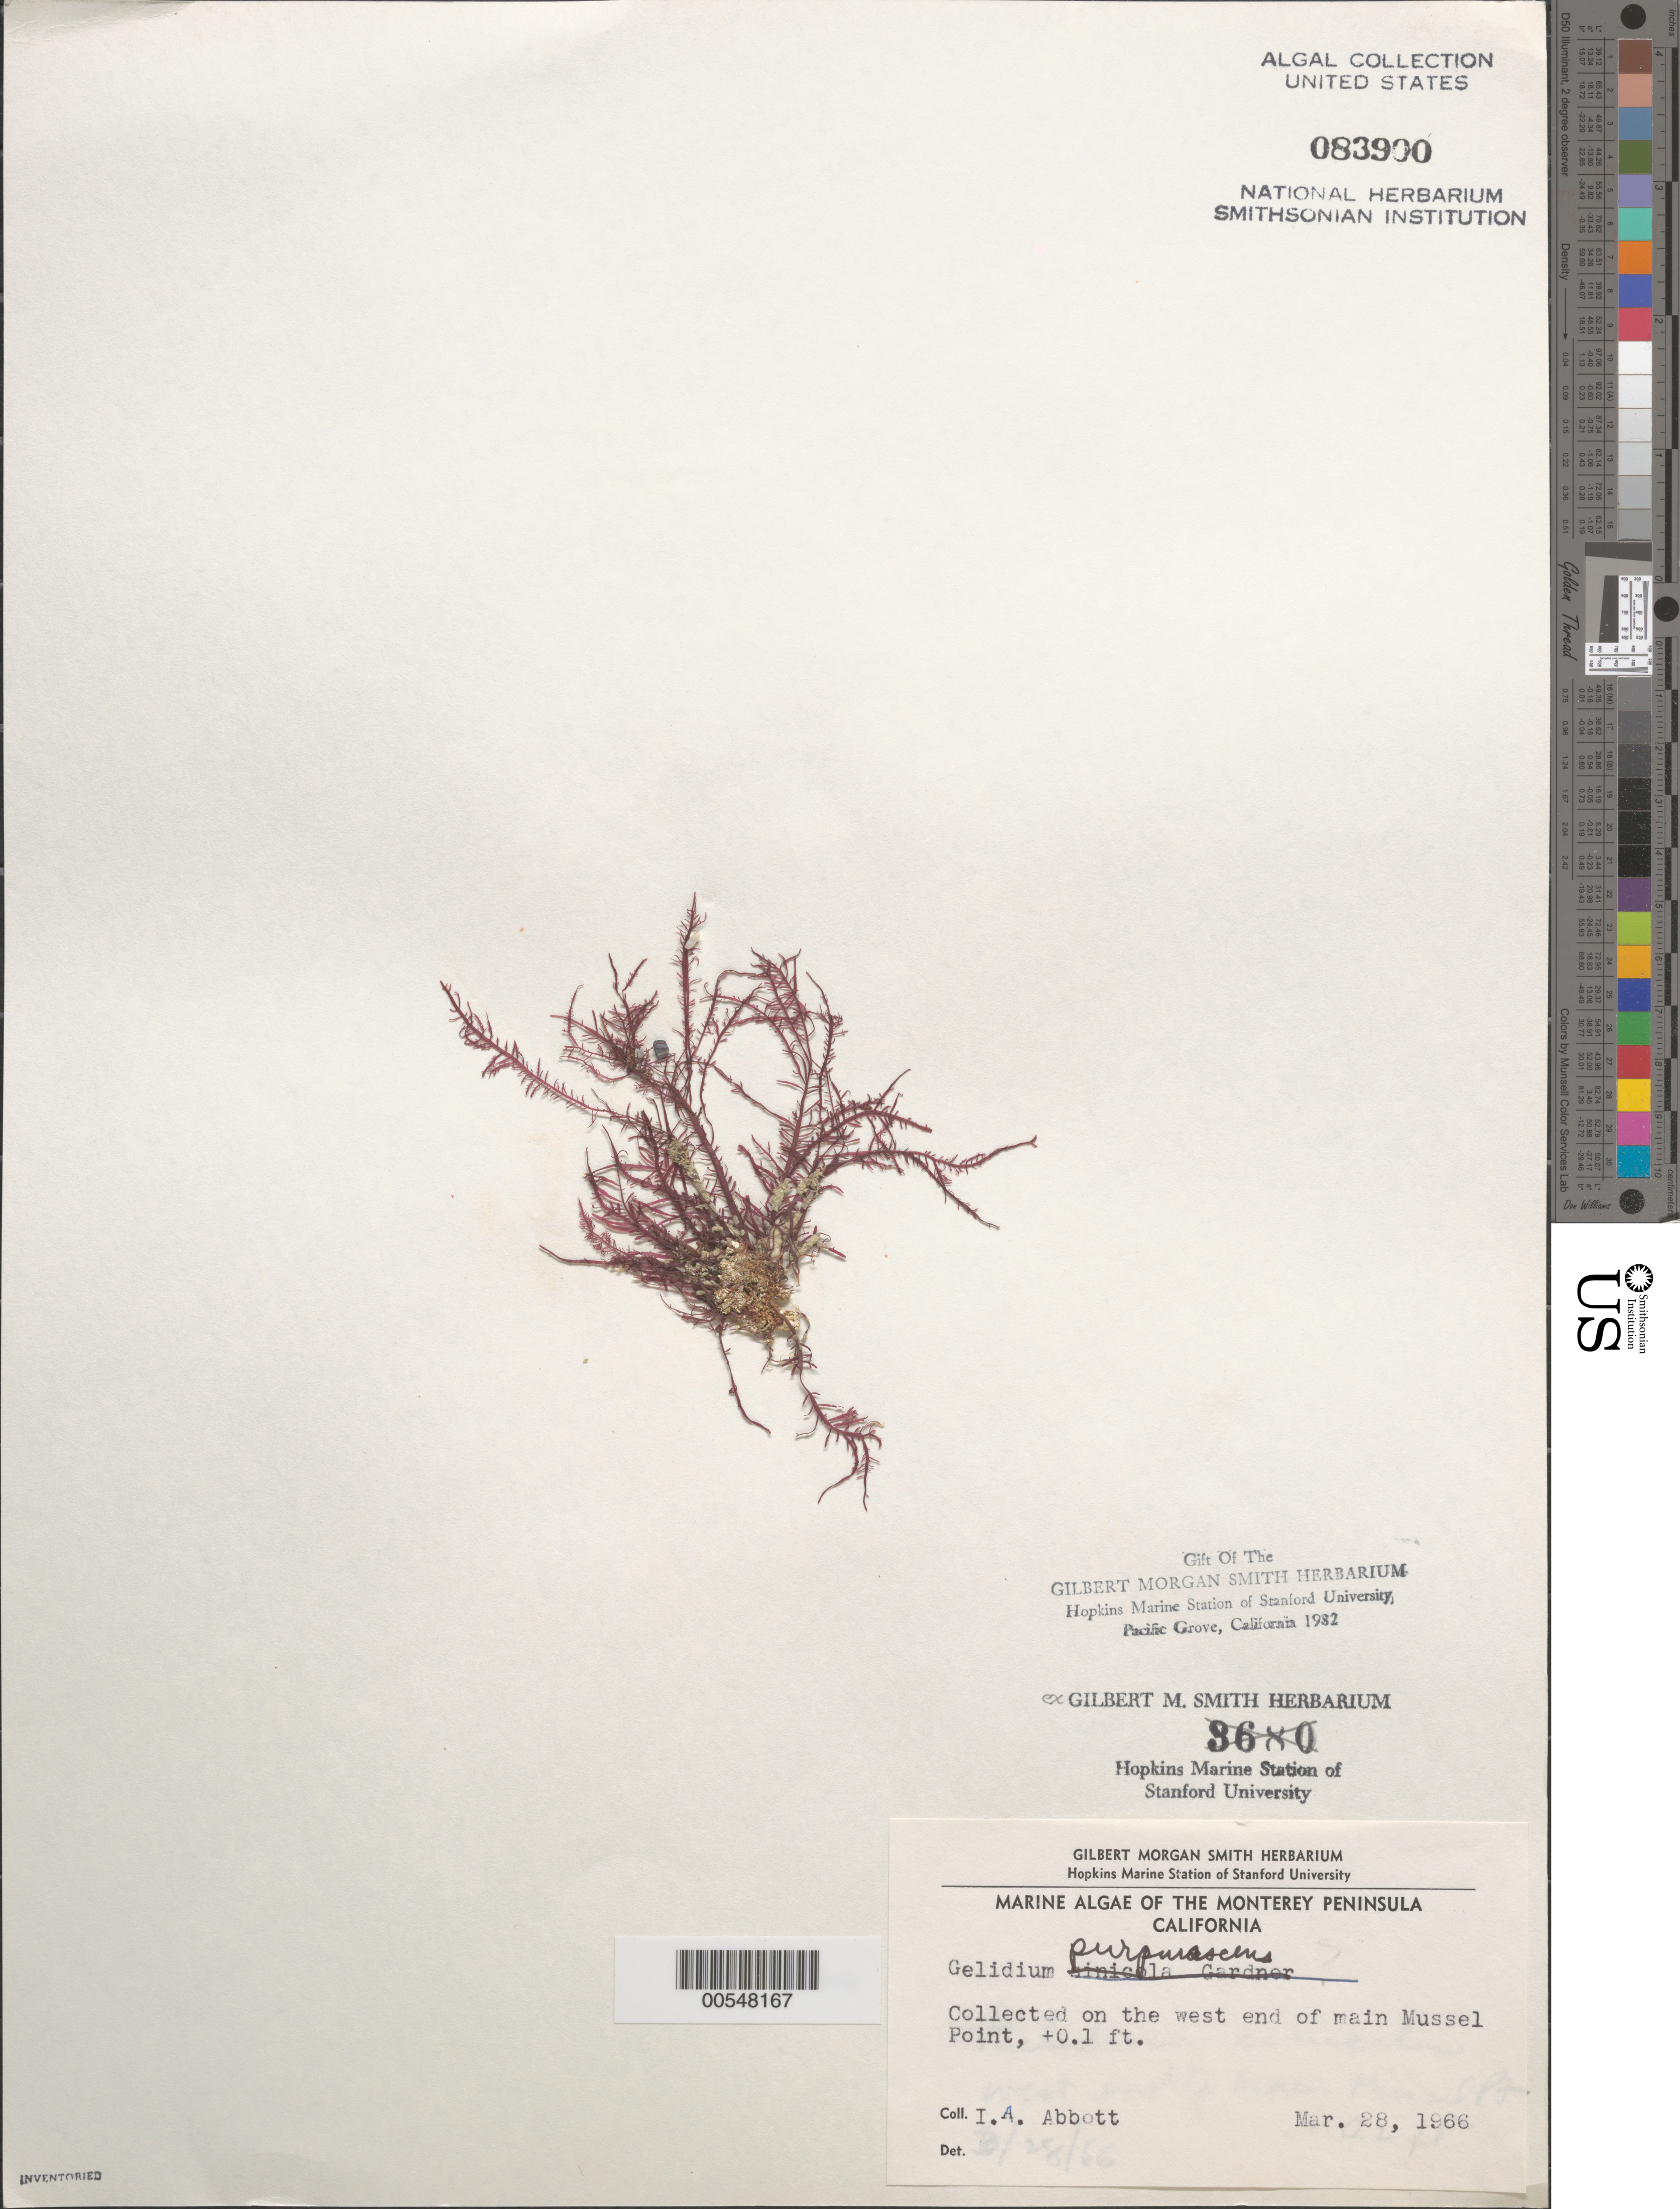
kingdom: Plantae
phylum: Rhodophyta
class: Florideophyceae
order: Gelidiales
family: Gelidiaceae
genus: Gelidium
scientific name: Gelidium purpurascens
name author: N.L. Gardner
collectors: I. A. Abbott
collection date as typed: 28 Mar 1966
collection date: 1966-03-28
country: United States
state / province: California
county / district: Monterey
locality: Mussel Point, Monterey Peninsula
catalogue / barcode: US 83900